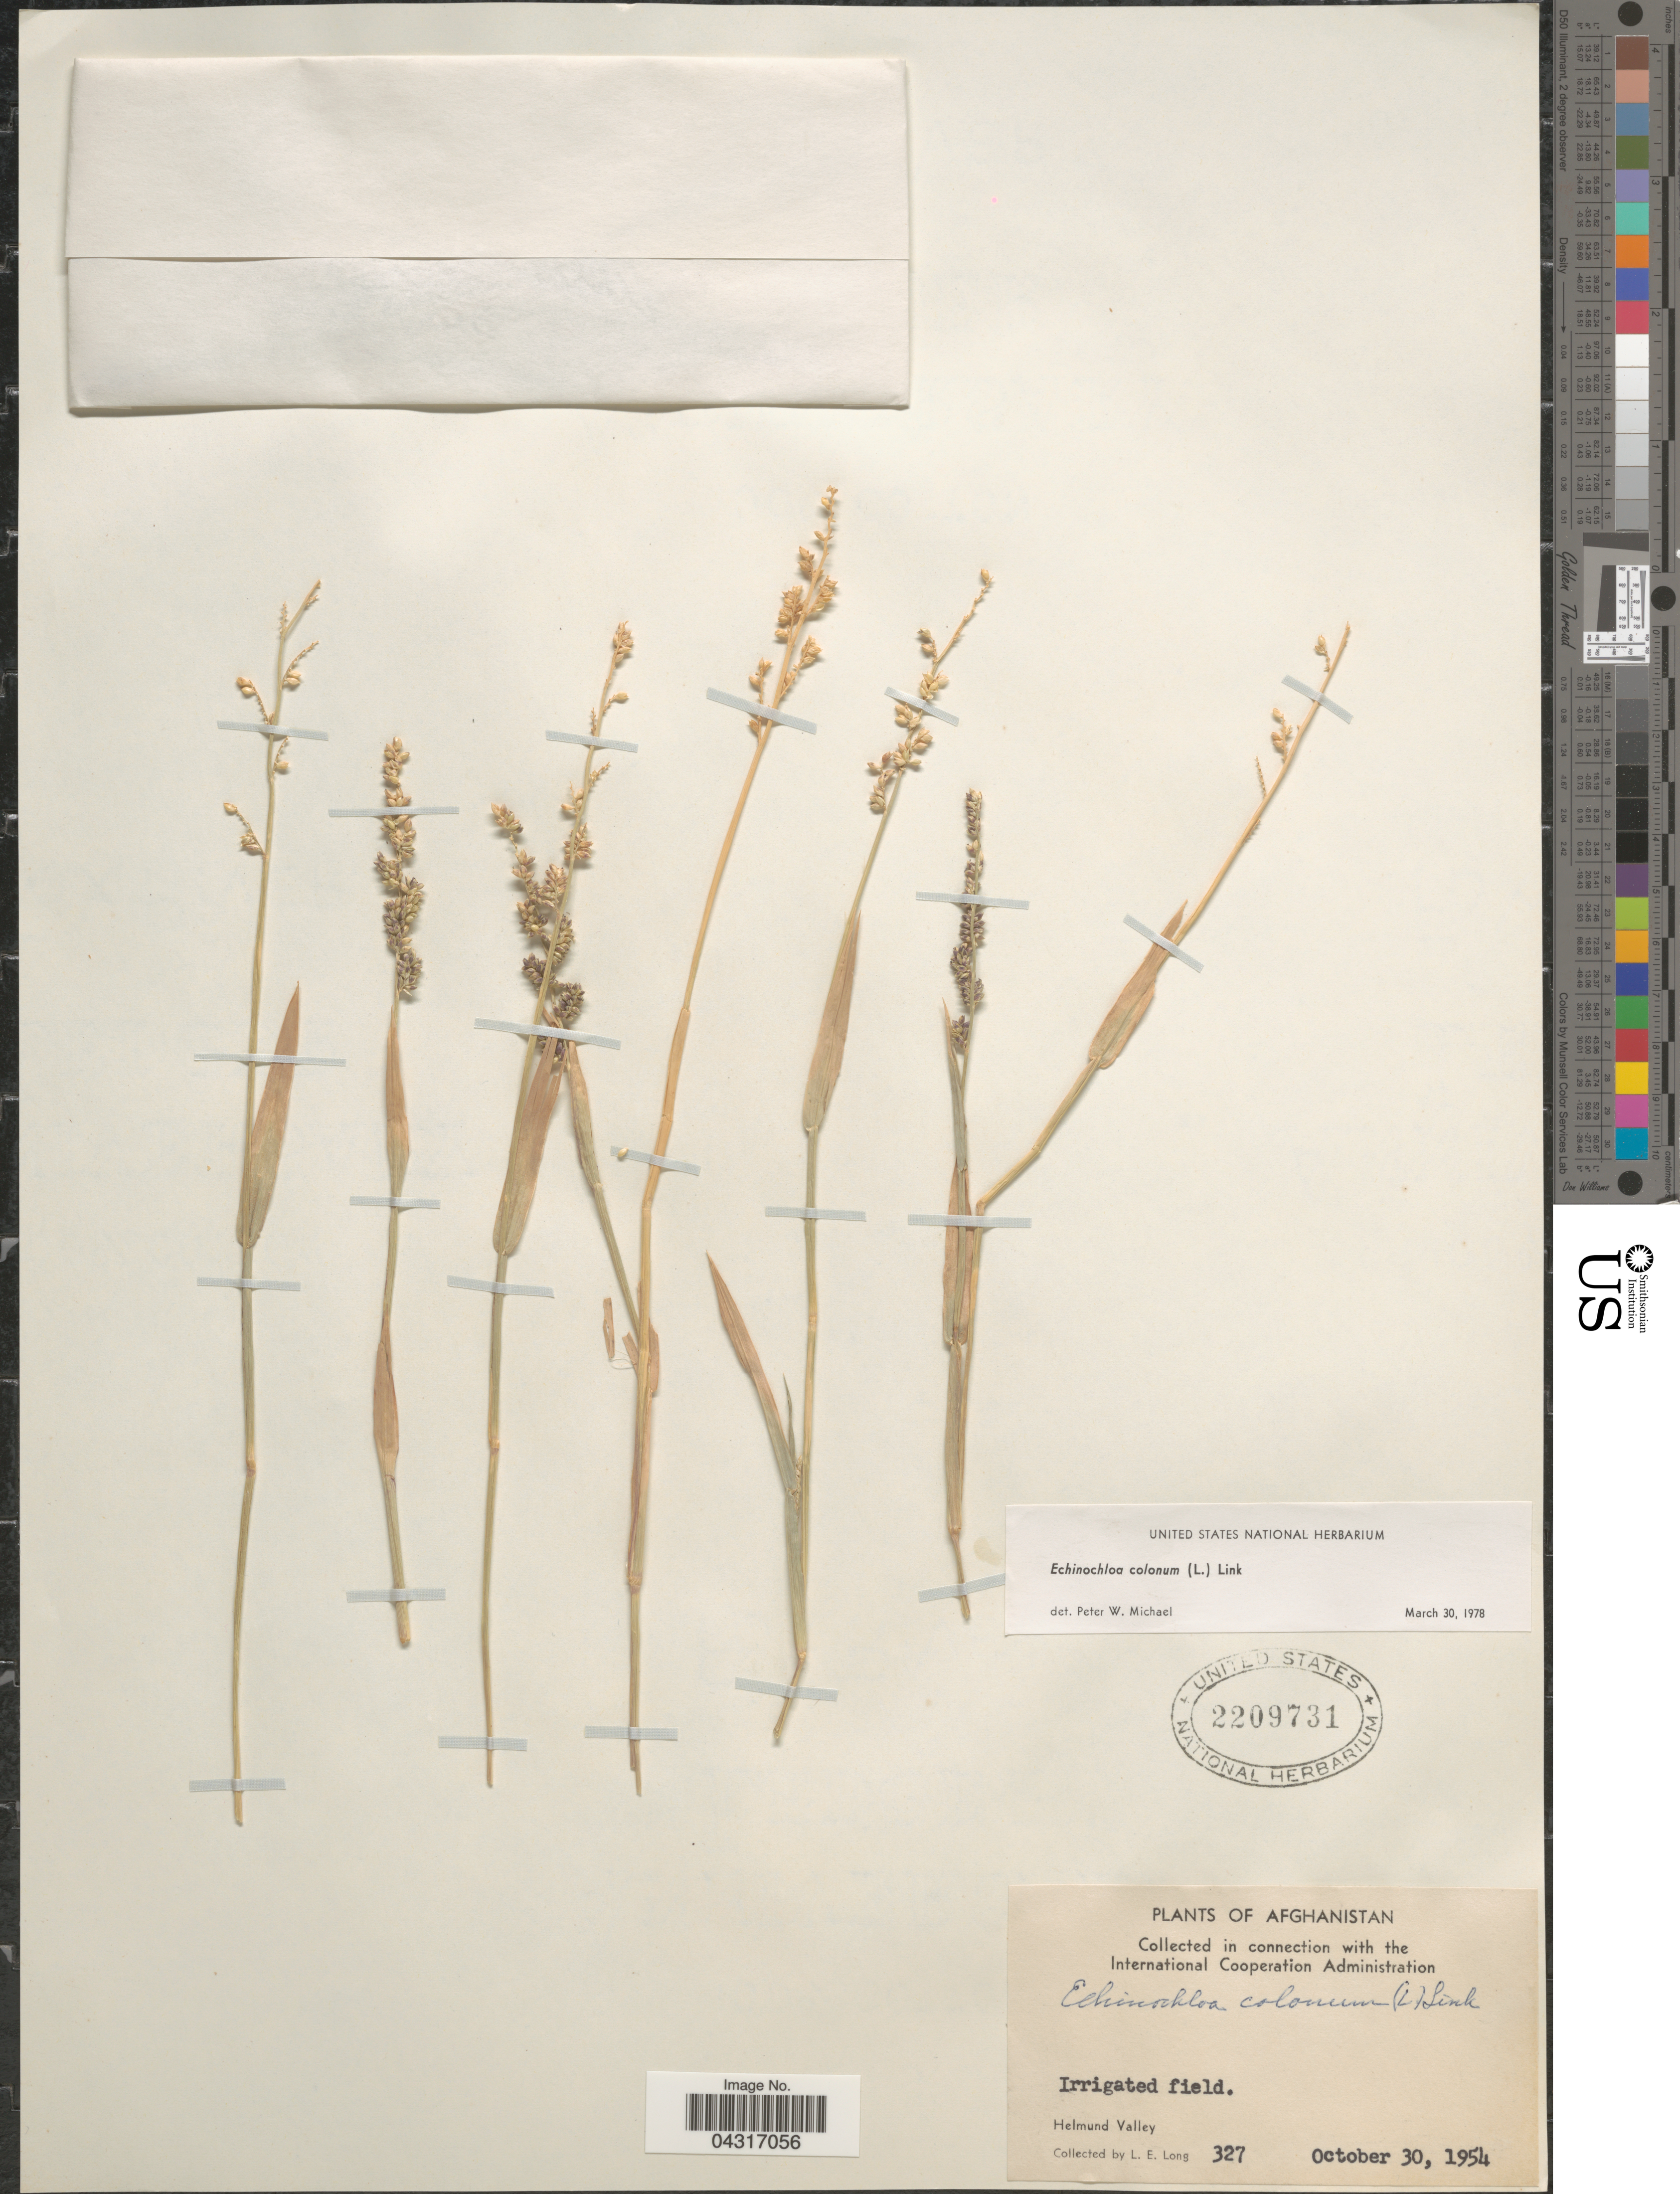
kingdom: Plantae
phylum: Tracheophyta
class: Liliopsida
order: Poales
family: Poaceae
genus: Echinochloa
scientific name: Echinochloa colona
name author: (L.) Link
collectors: L. E. Long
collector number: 327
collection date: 1954-10-30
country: Afghanistan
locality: Helmund Valley.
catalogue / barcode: US 2209731